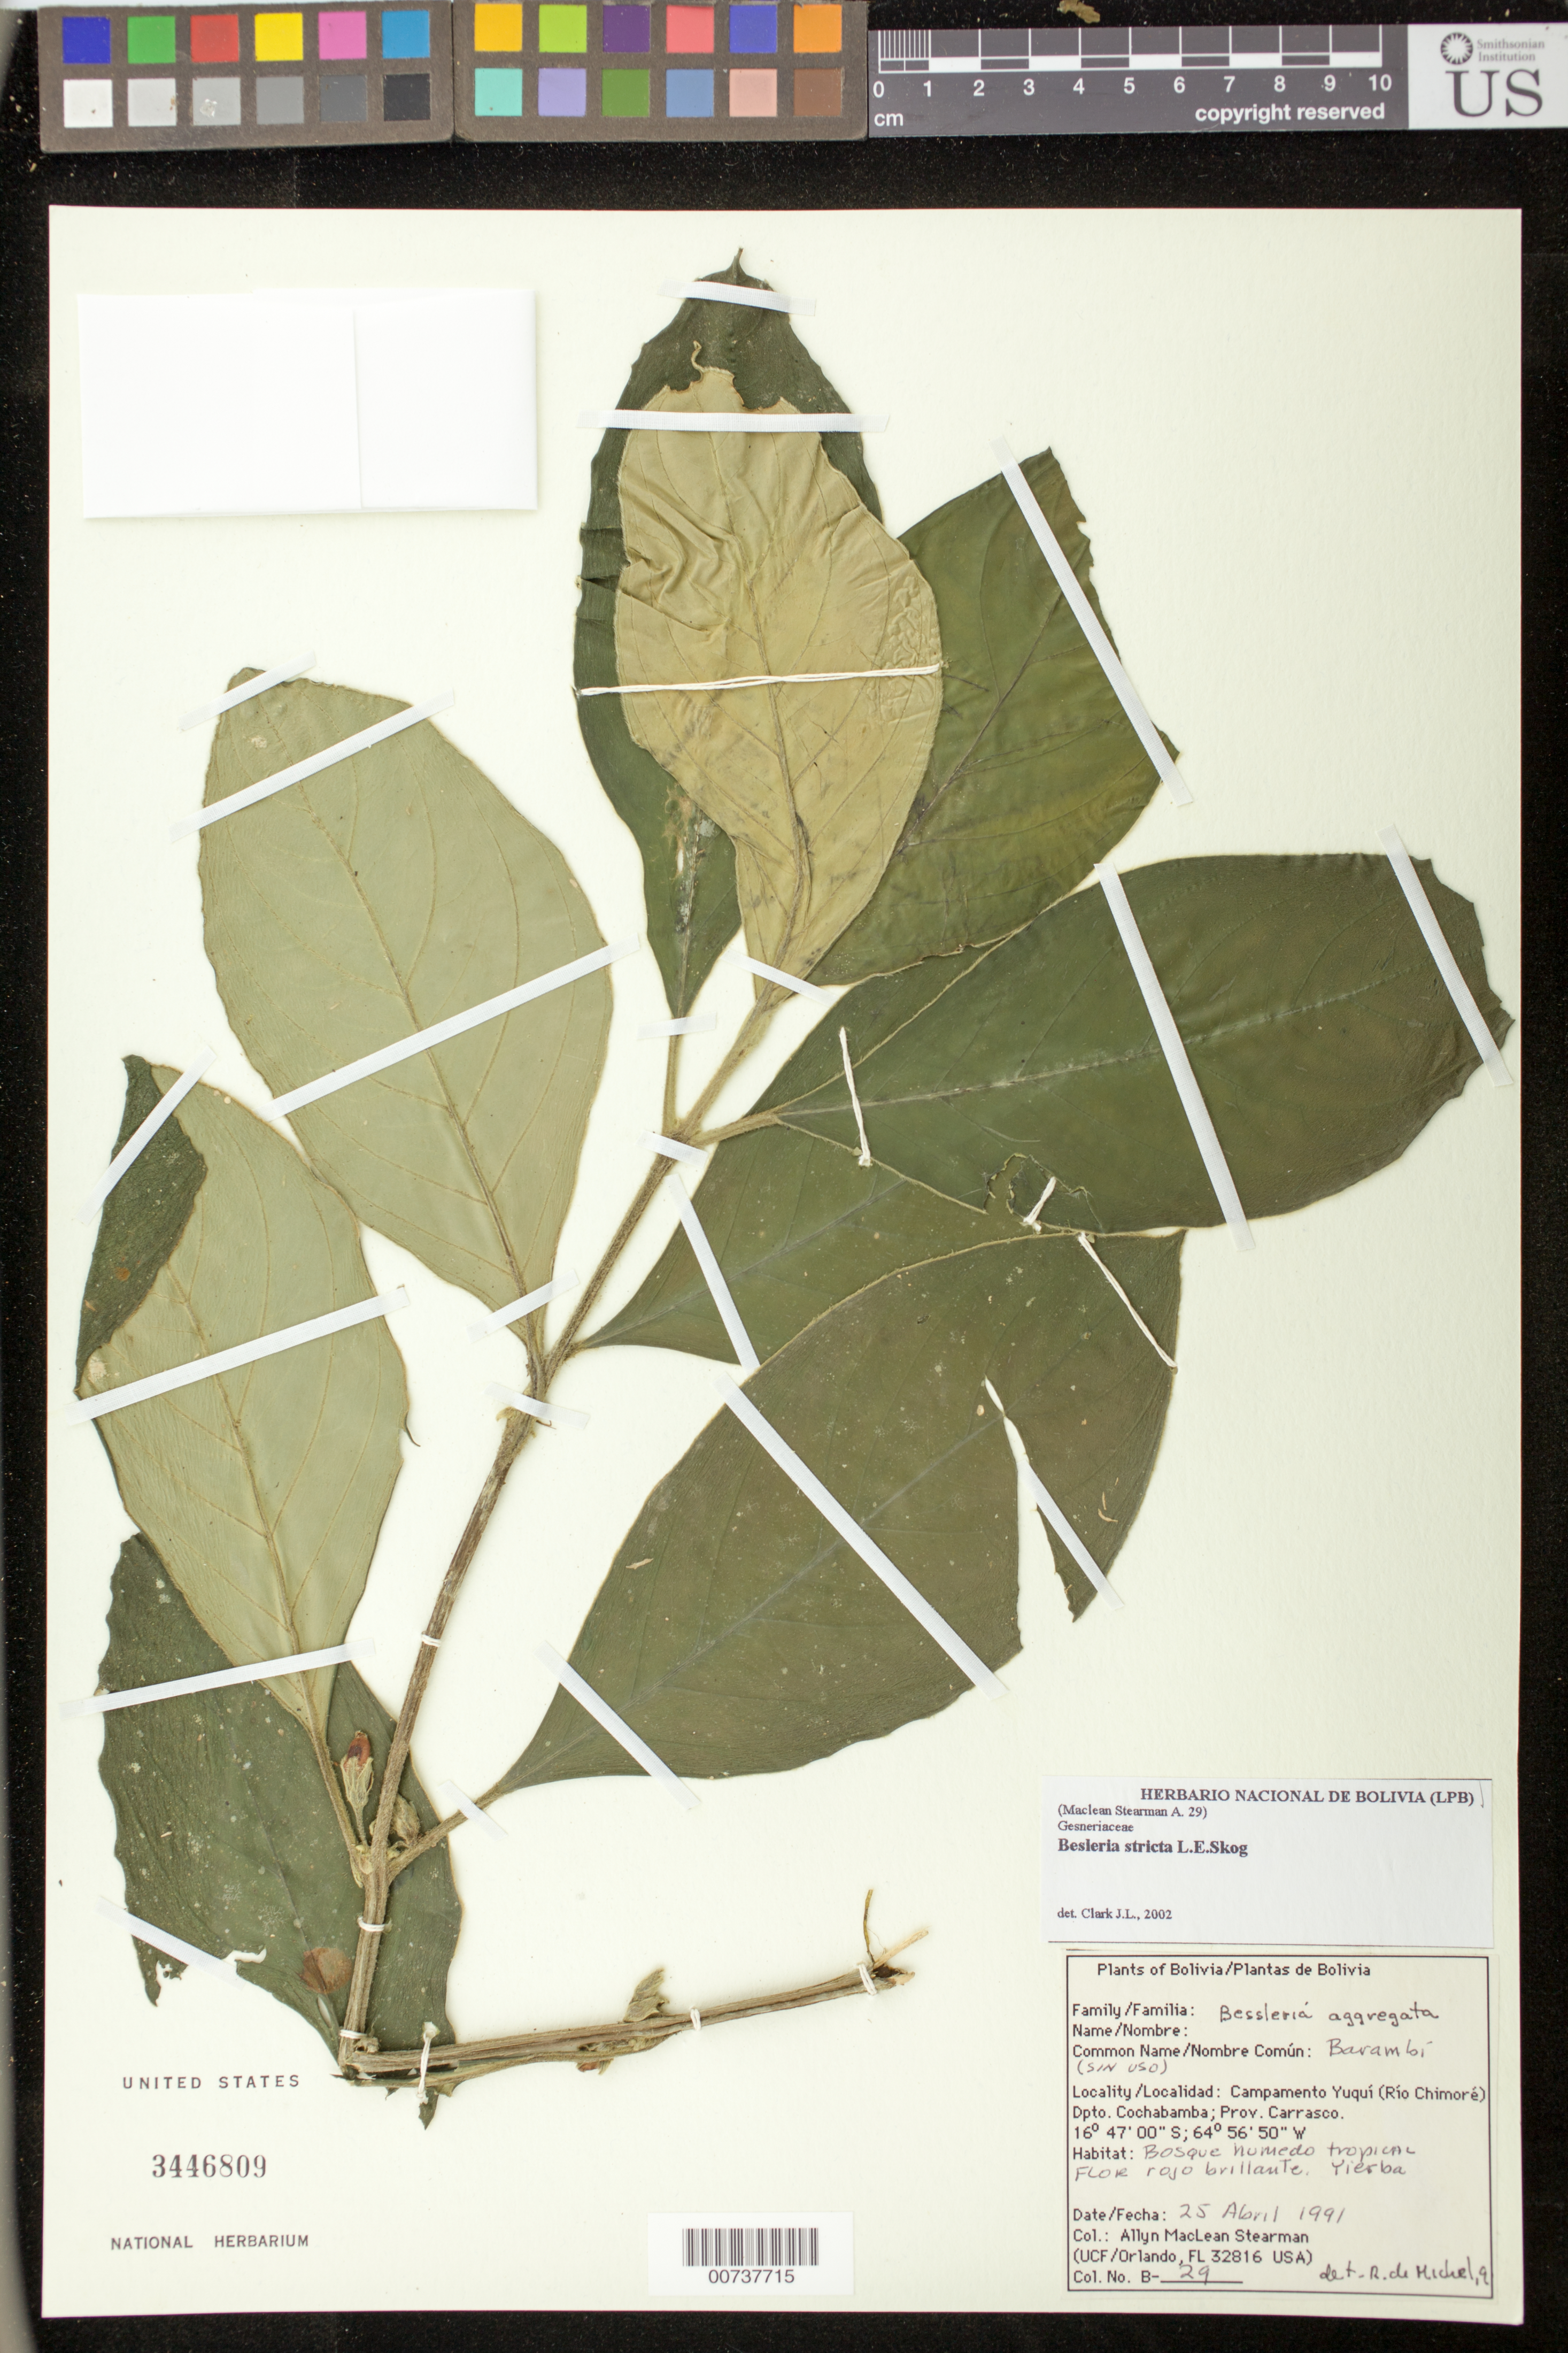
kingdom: Plantae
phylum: Tracheophyta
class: Magnoliopsida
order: Lamiales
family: Gesneriaceae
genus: Besleria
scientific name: Besleria stricta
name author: L.E. Skog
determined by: Clark, J. L., (SEL), The Marie Selby Botanical Garden (UNITED STATES)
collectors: A. Stearman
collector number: B- 29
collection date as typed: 25 Apr 1991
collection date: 1991-04-25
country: Bolivia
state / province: Cochabamba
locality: Prov. Carrasco, Campamento Yuquí (Río Chimoré)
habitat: Bosque húmedo tropical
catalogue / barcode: US 3446809